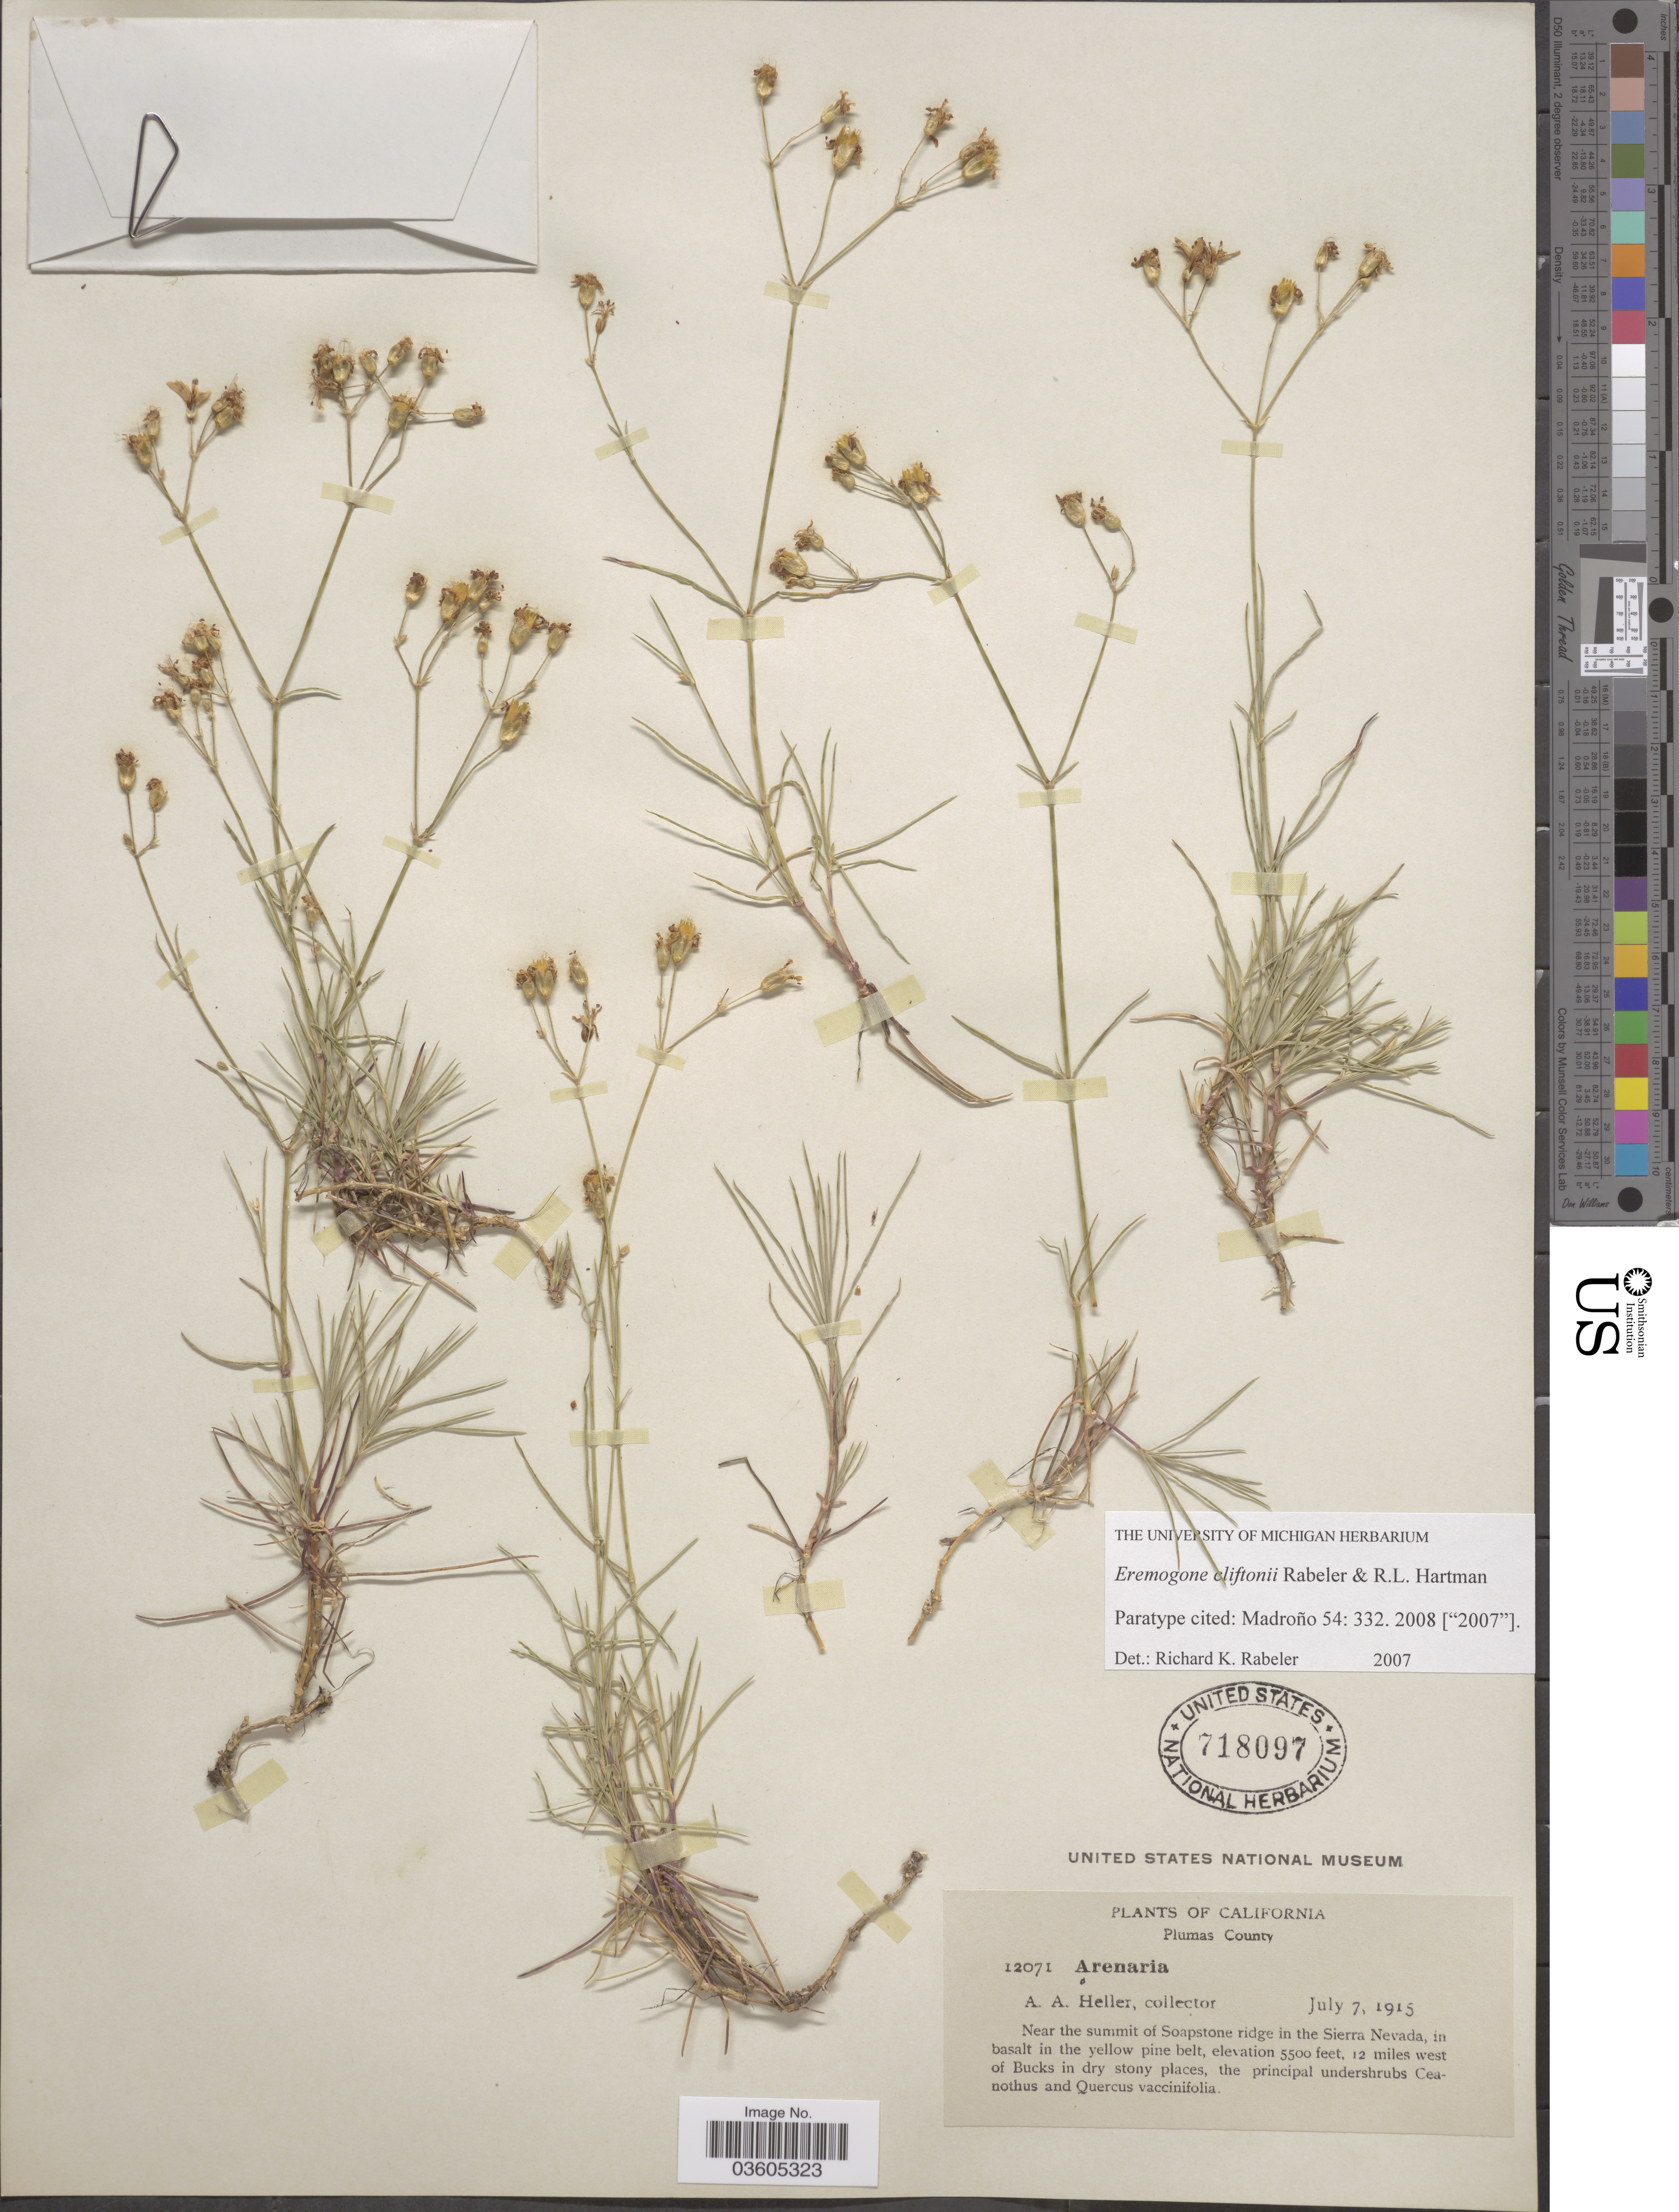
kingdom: Plantae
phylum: Tracheophyta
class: Magnoliopsida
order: Caryophyllales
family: Caryophyllaceae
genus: Eremogone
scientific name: Eremogone cliftonii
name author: Rabeler & R.L. Hartm.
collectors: A. A. Heller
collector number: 12071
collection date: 1915-07-07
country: United States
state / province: California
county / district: Plumas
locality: Plumas County. Near the summit of Soapstone ridge in the Sierra Nevada, 12 miles west of Bucks.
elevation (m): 1676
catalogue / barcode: US 718097